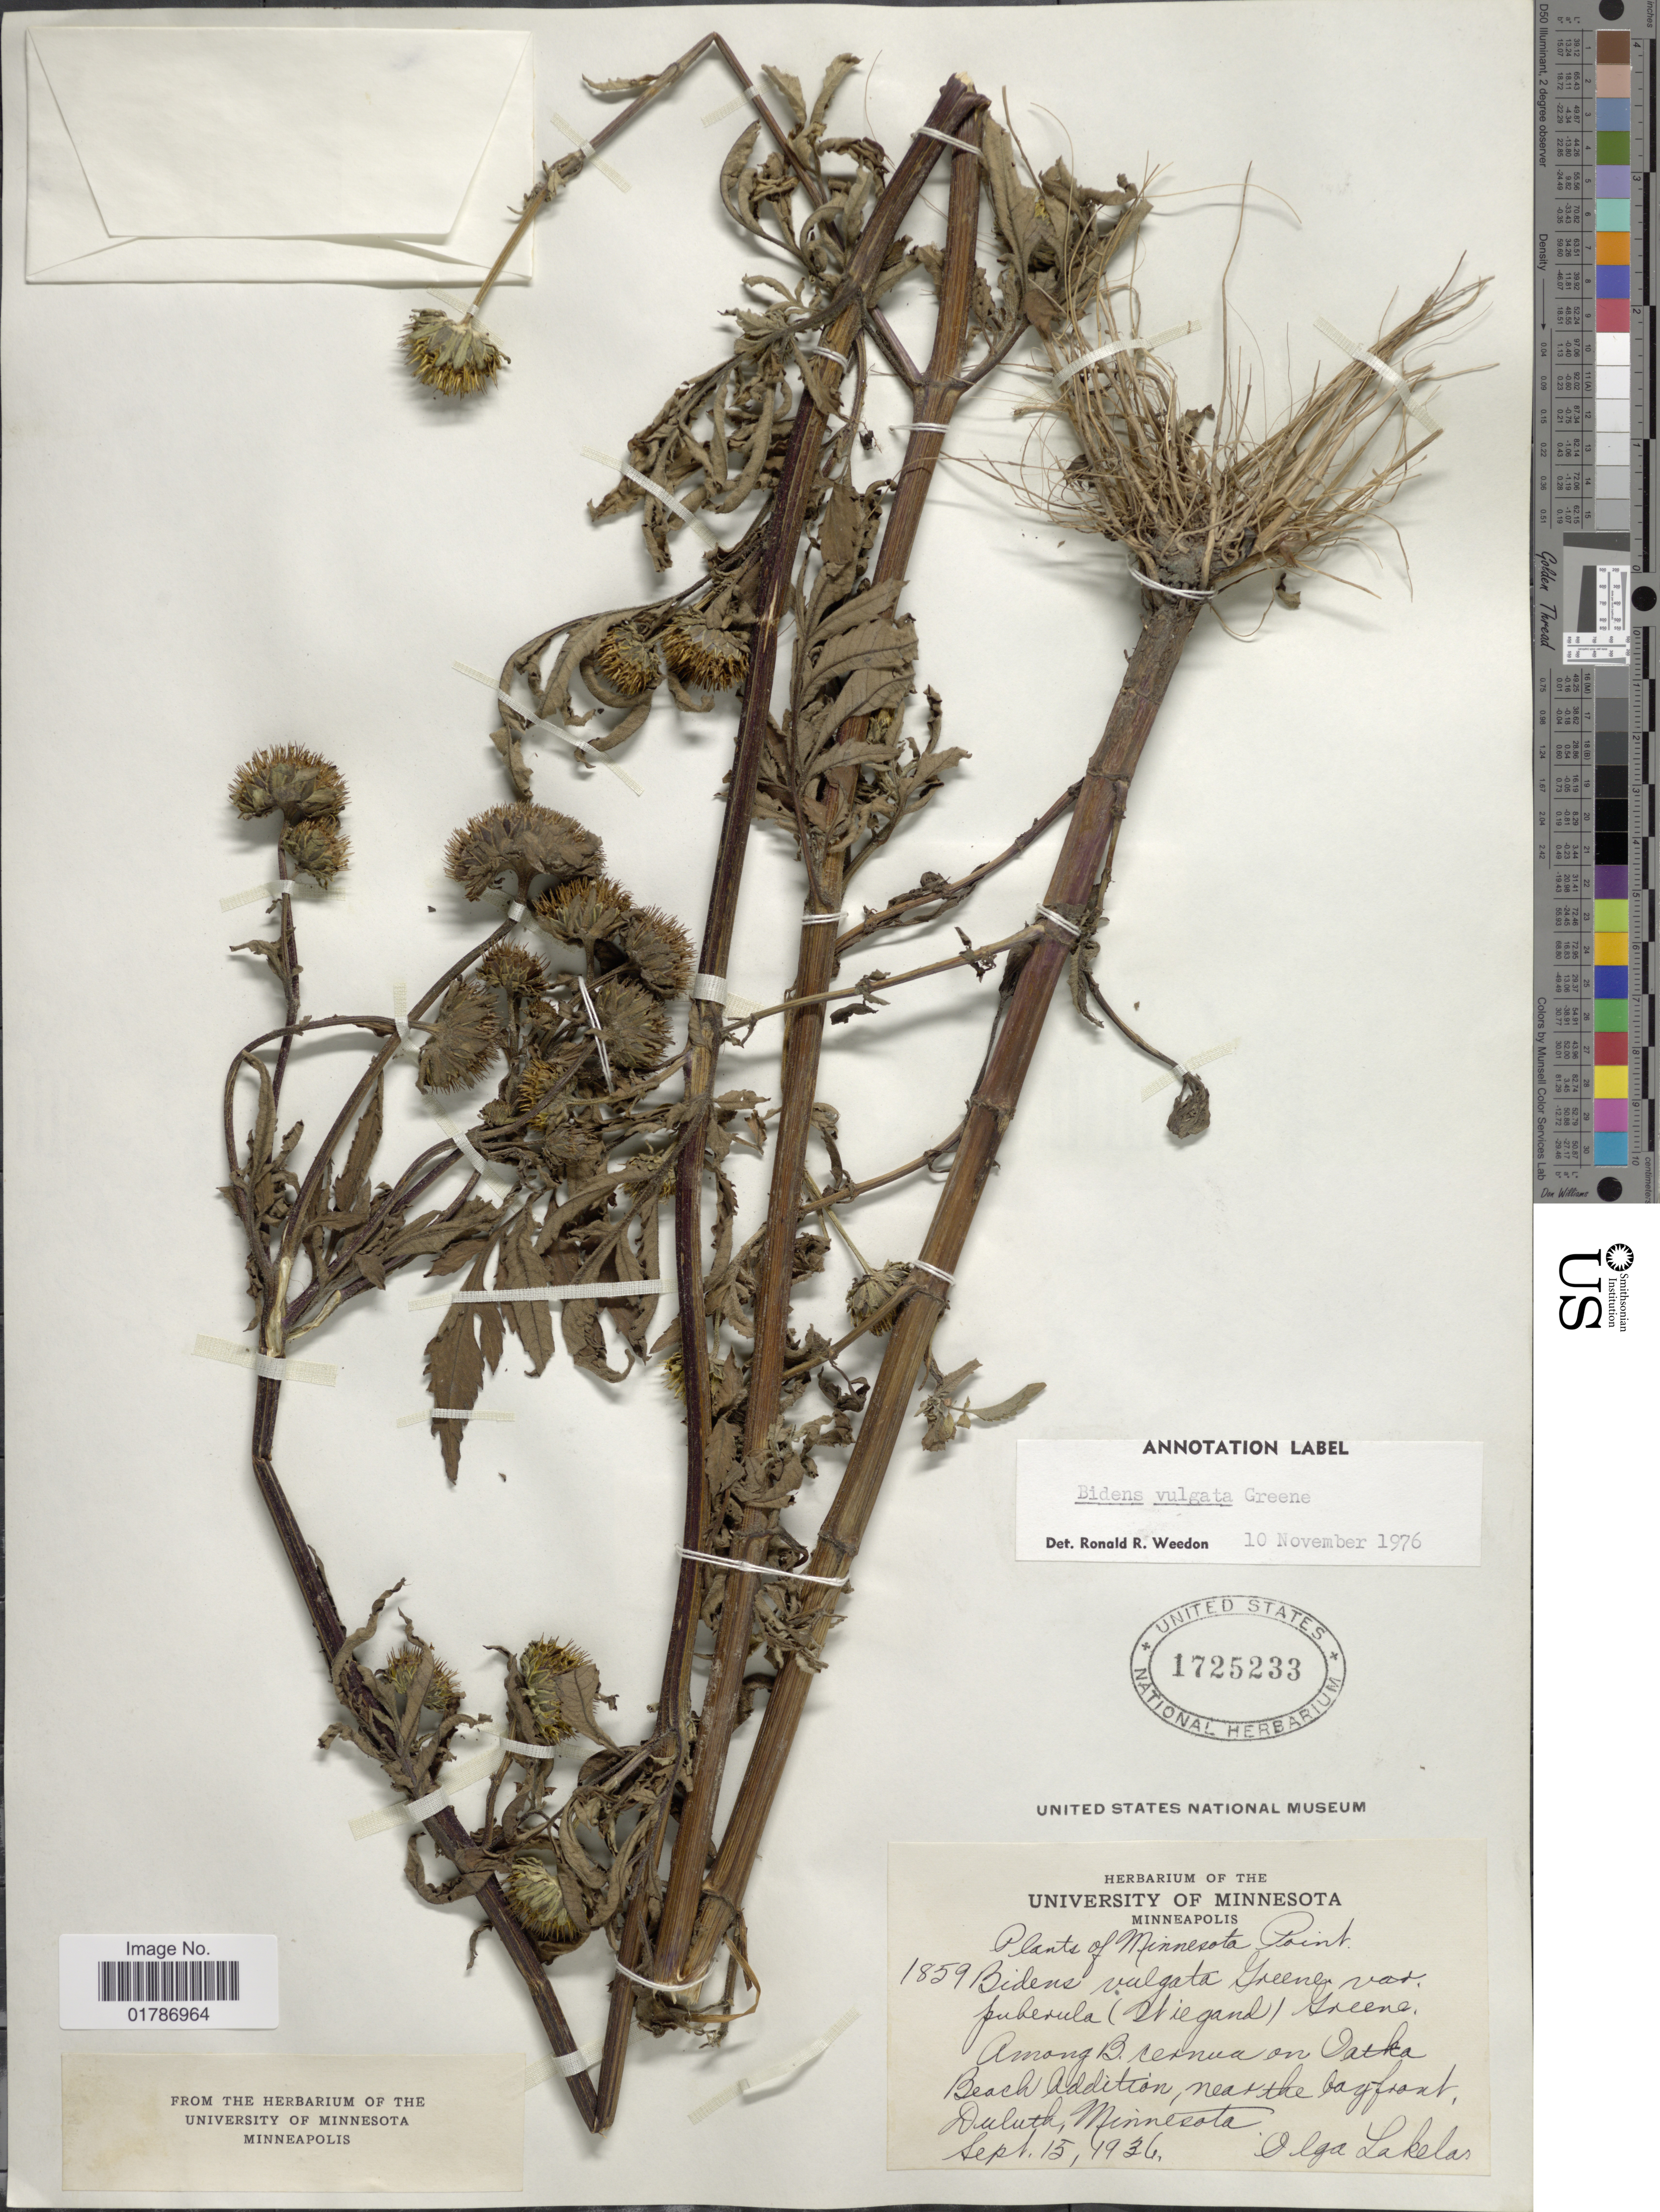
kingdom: Plantae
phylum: Tracheophyta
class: Magnoliopsida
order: Asterales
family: Asteraceae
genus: Bidens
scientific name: Bidens vulgata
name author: Greene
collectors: O. K. Lakela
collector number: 1859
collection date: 1936-09-15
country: United States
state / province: Minnesota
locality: On Oatka Beach Addition, near the bayfront, Duluth.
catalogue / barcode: US 1725233